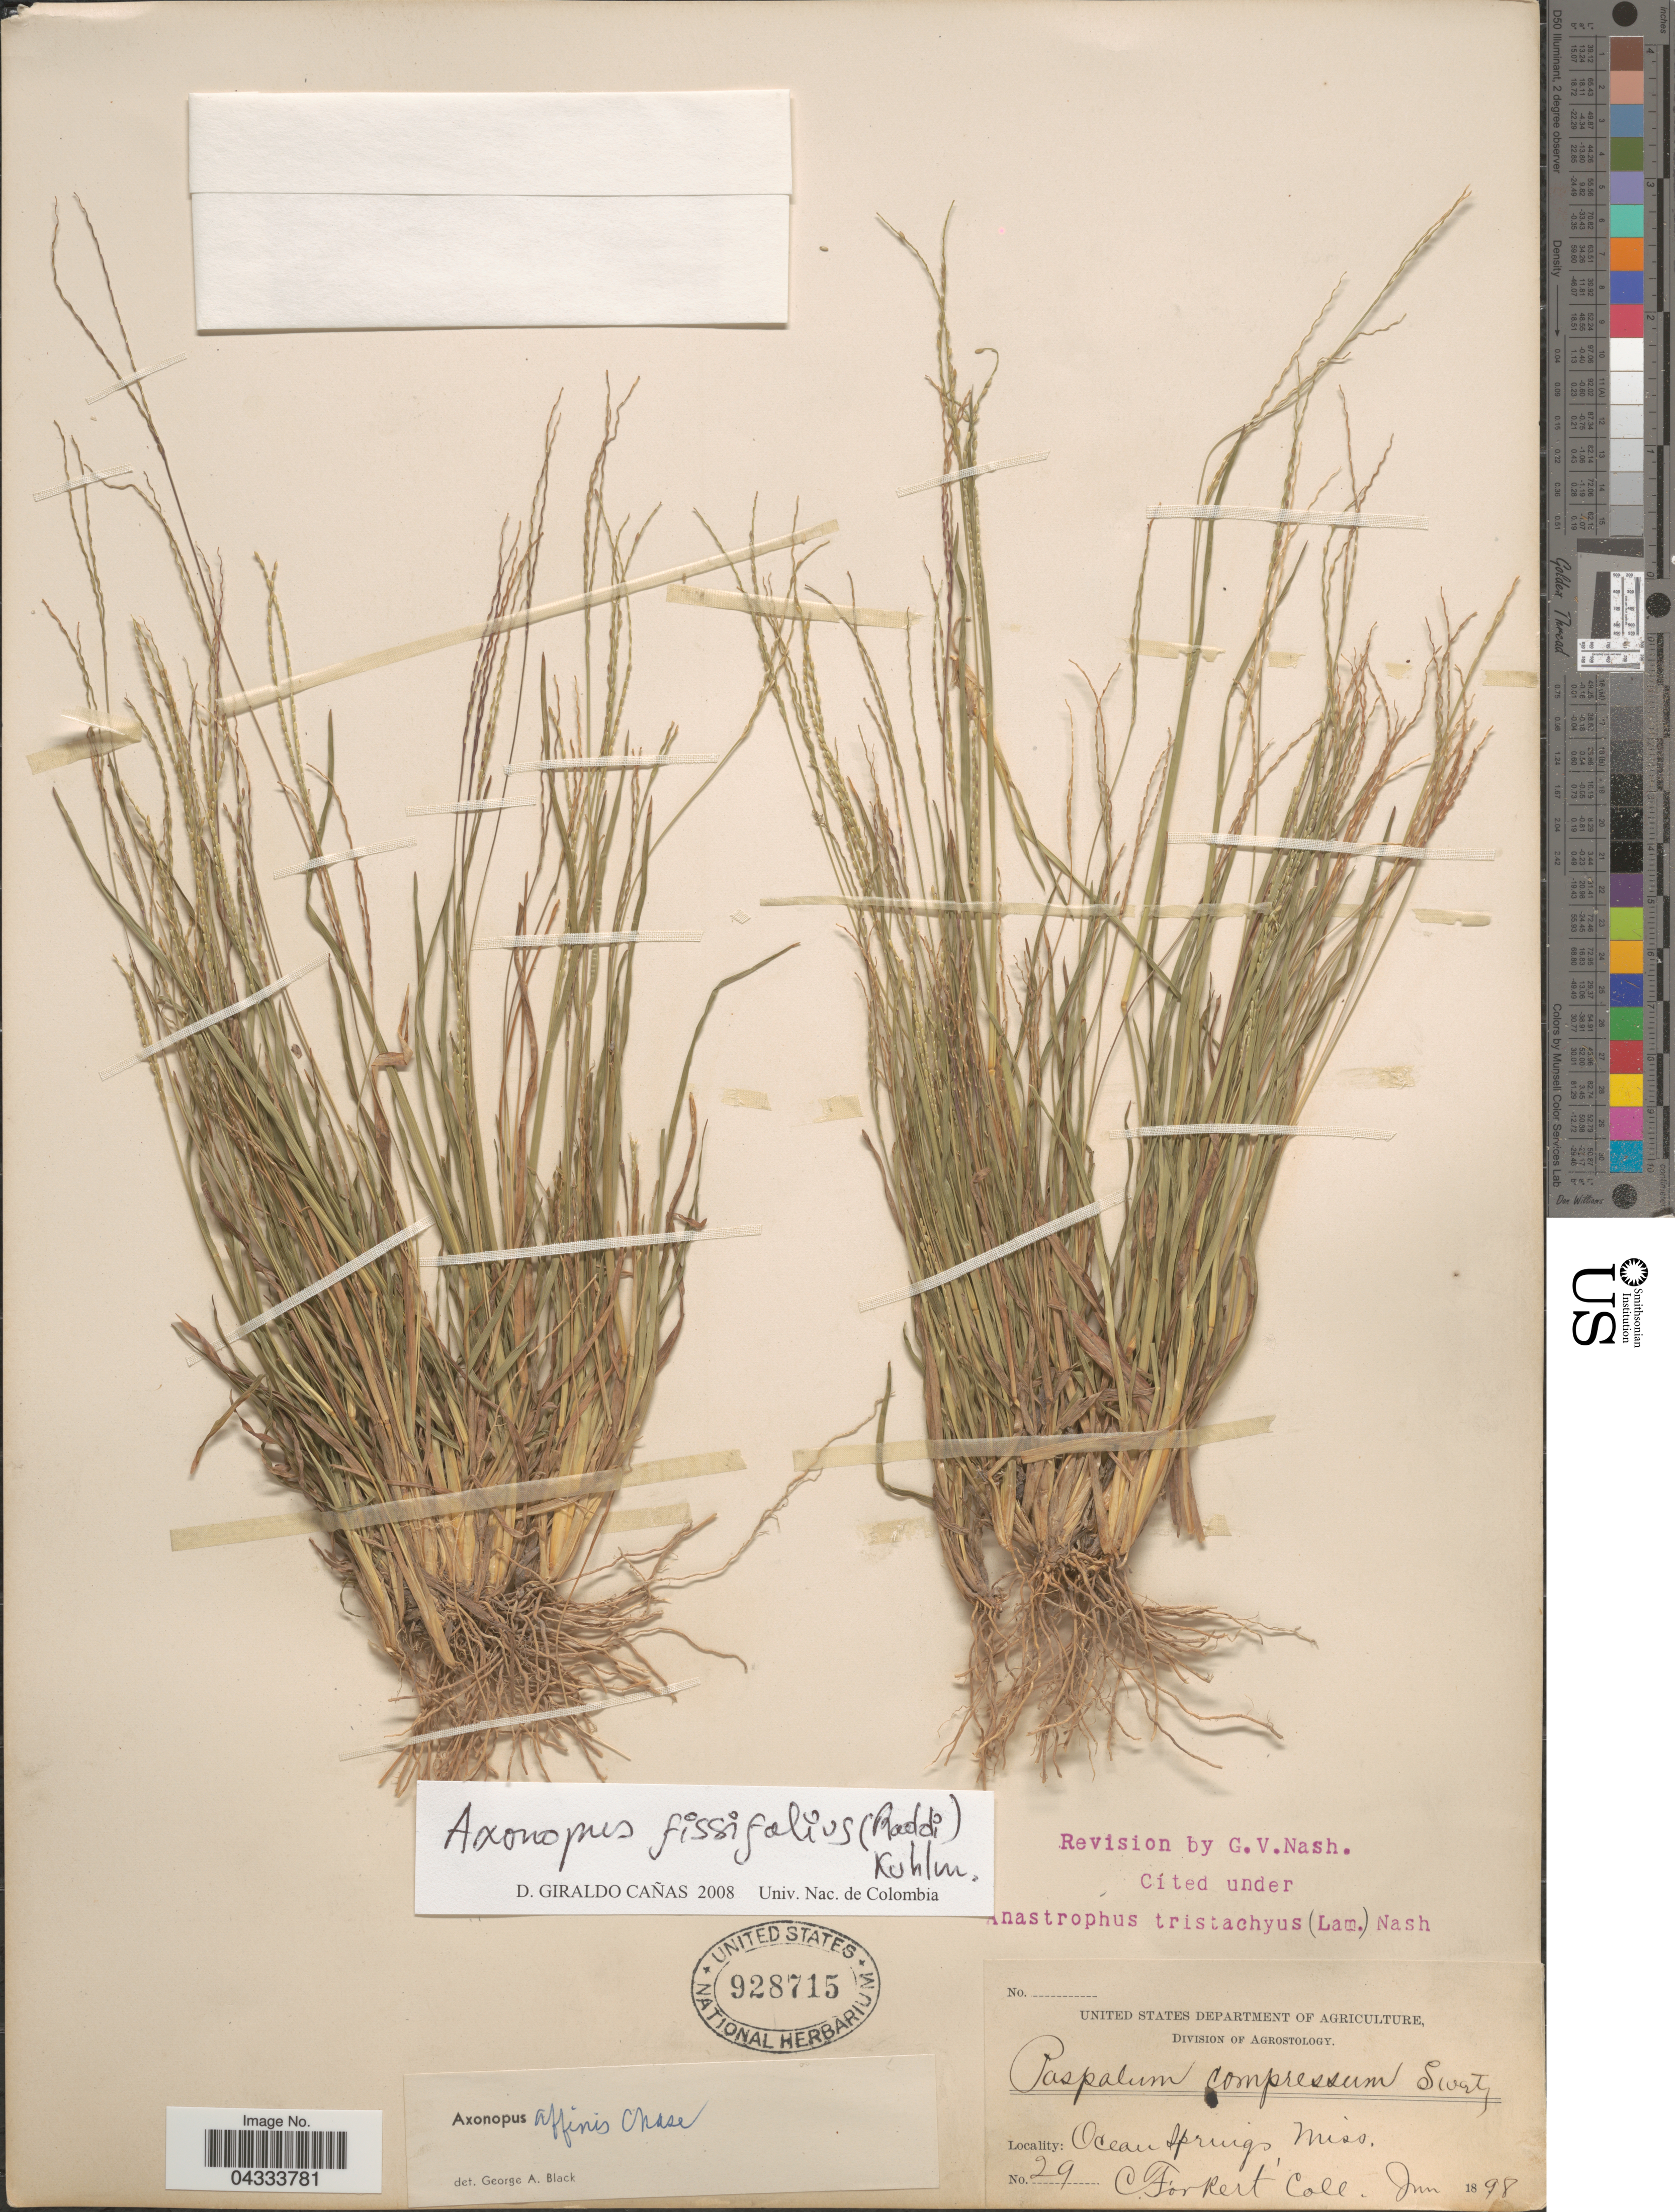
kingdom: Plantae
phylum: Tracheophyta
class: Liliopsida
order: Poales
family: Poaceae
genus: Axonopus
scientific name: Axonopus fissifolius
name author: (Raddi) Kuhlm.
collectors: C. Forkert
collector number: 29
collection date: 1898-06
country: United States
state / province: Mississippi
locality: Ocean Springs.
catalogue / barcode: US 928715